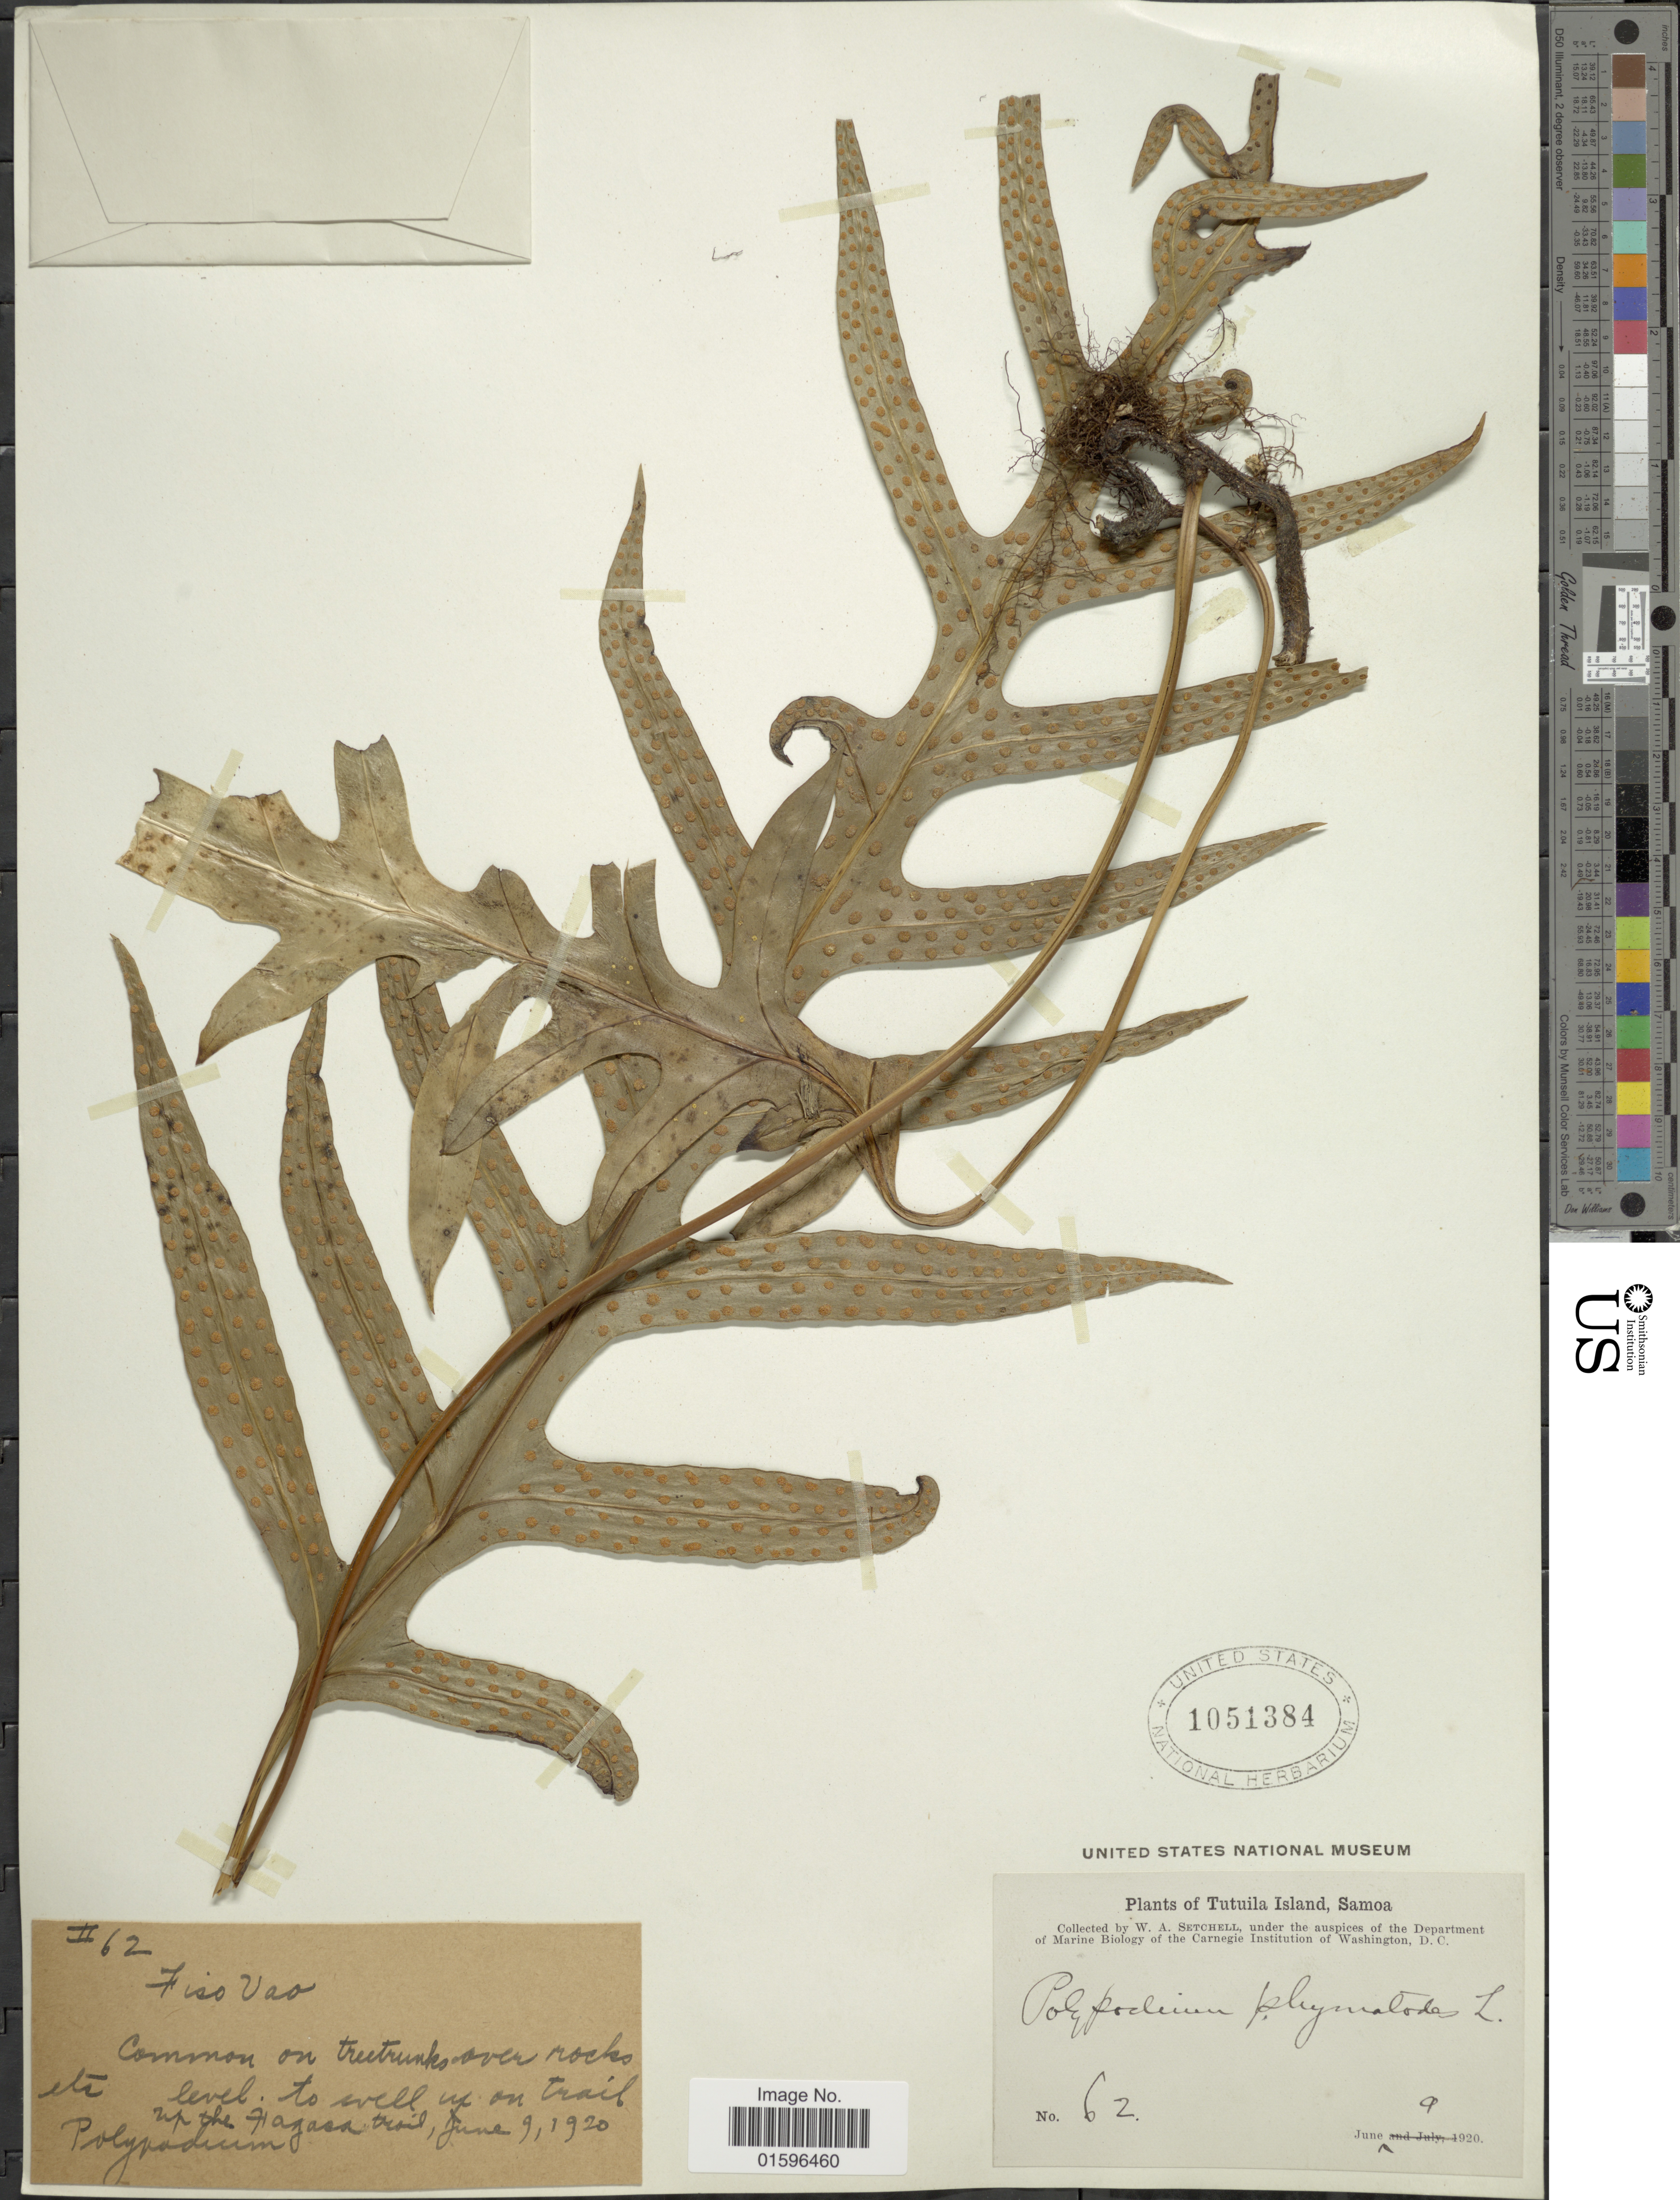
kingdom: Plantae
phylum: Tracheophyta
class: Polypodiopsida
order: Polypodiales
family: Polypodiaceae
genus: Polypodium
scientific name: Polypodium scolopendria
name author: Burm. f.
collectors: W. Setchell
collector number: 62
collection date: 1920-06-09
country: American Samoa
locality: Tutuila Islands.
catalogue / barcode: US 1051384